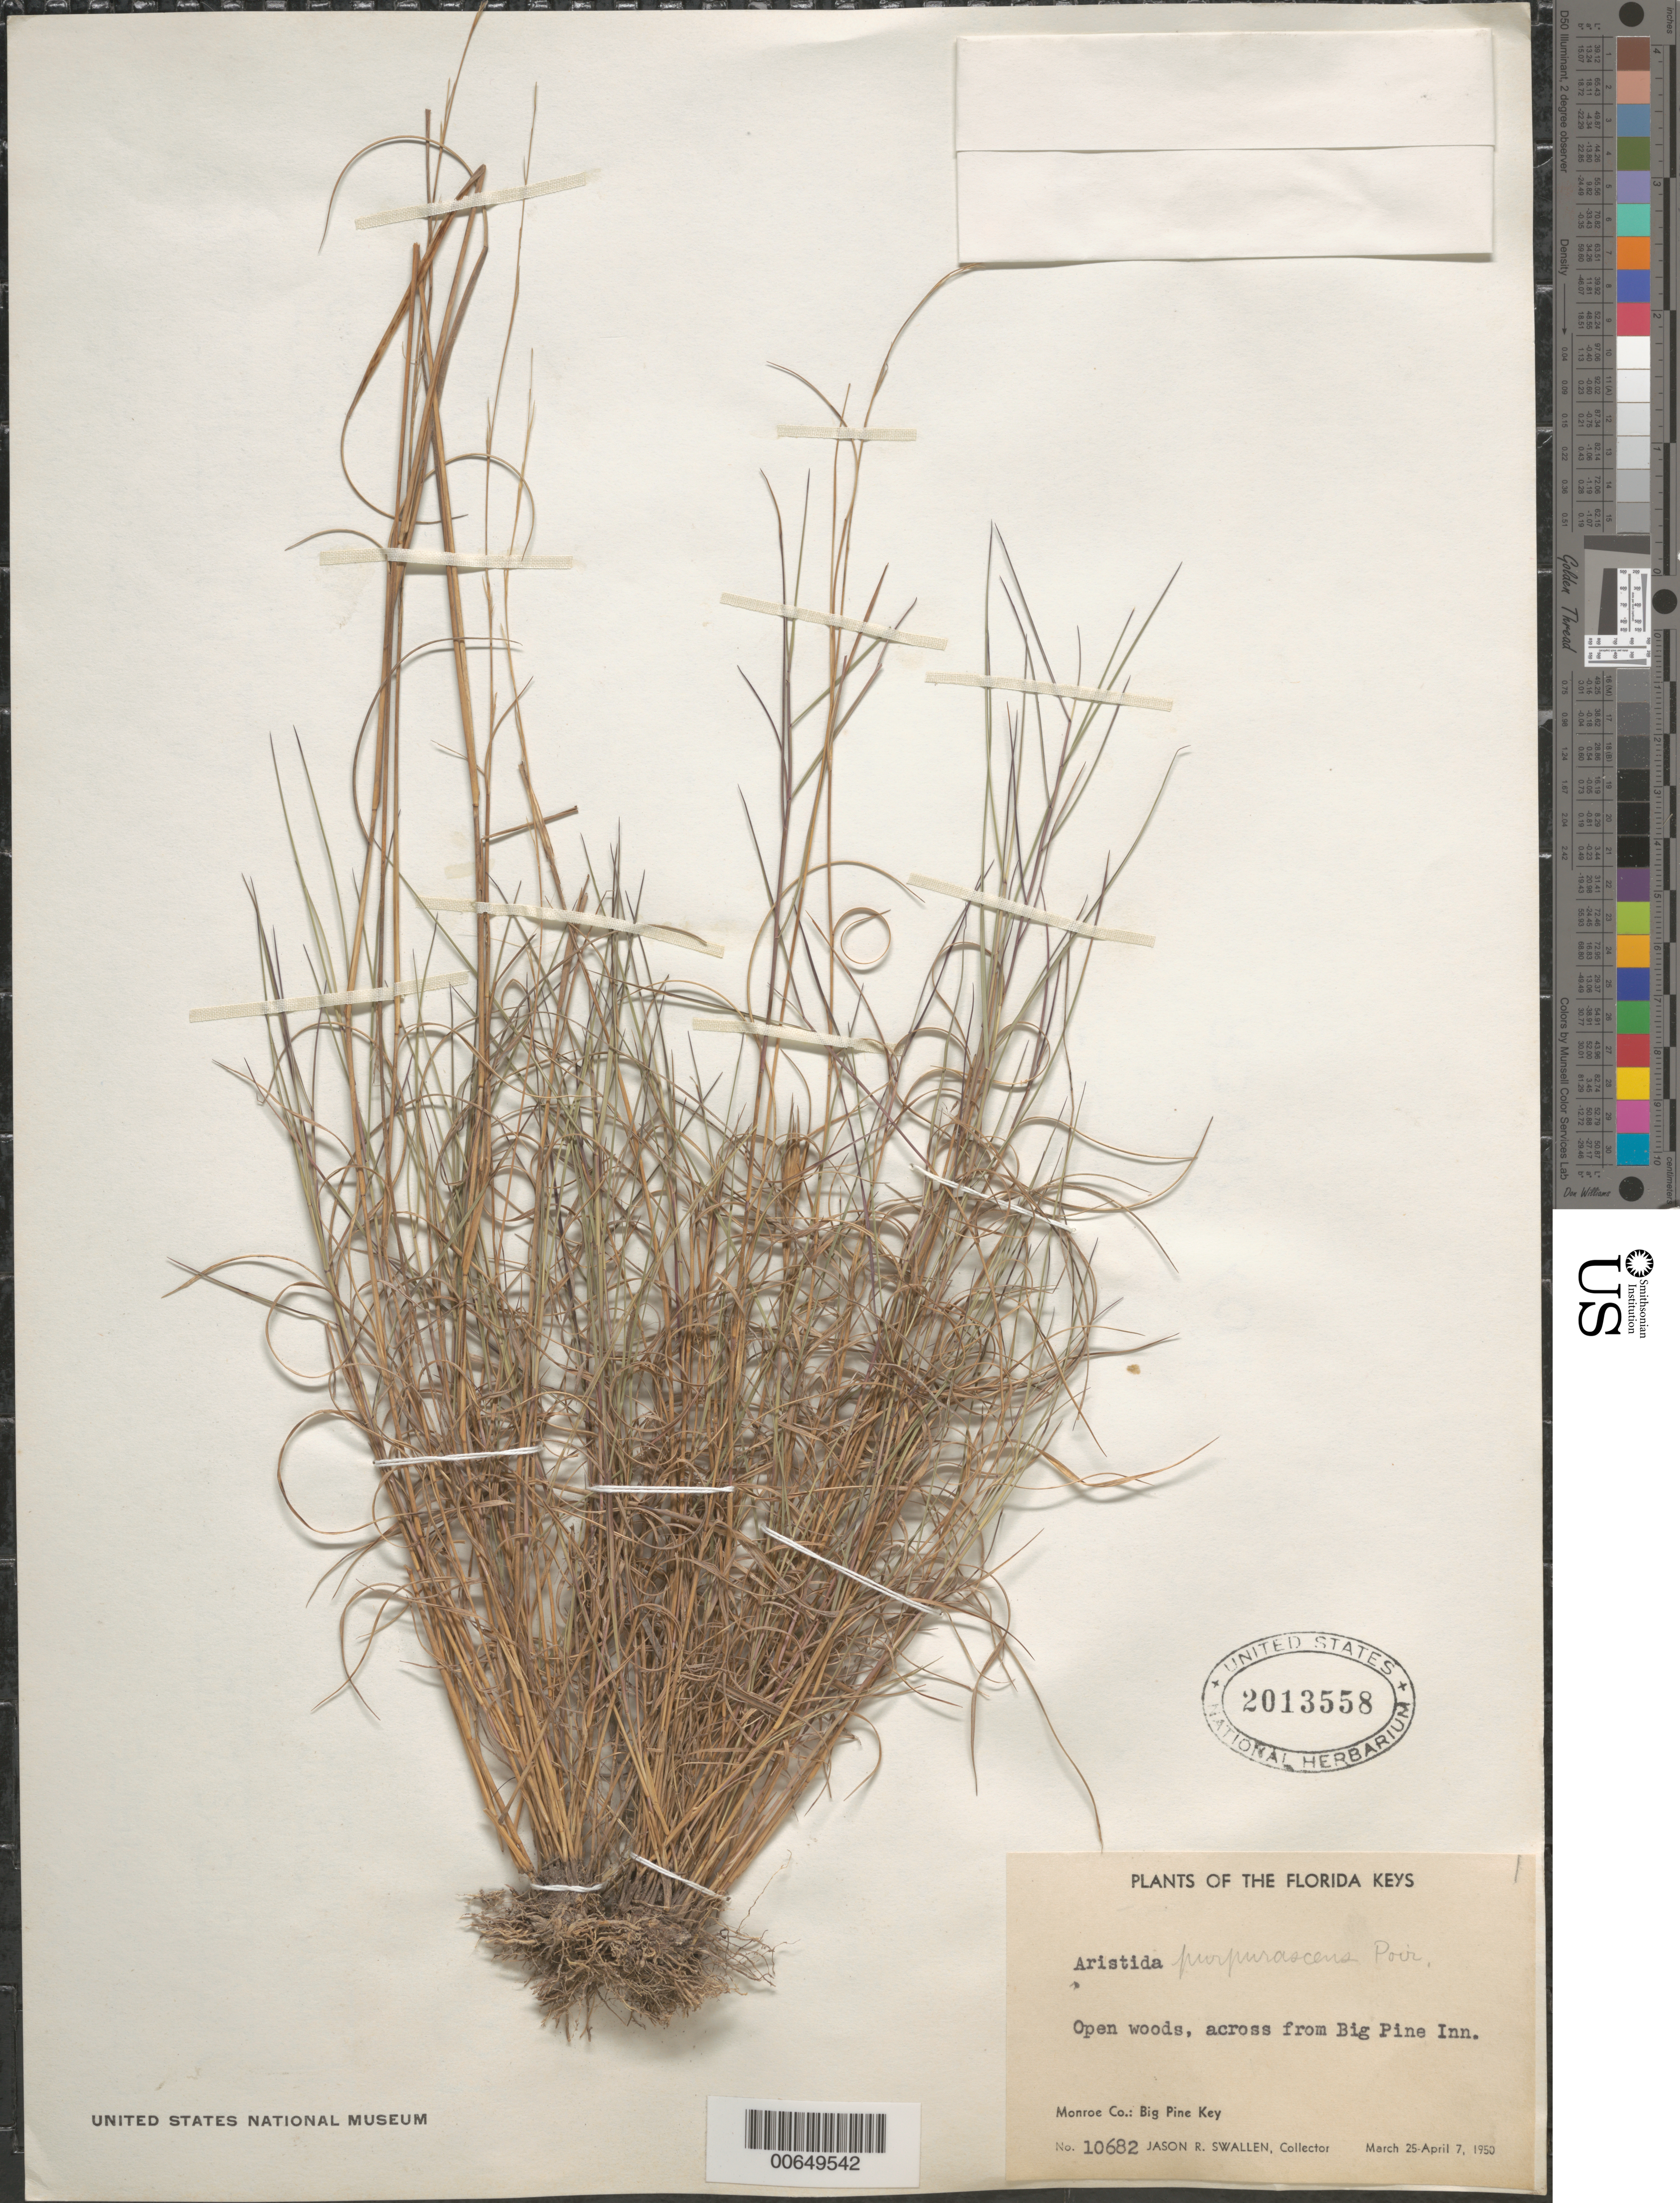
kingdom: Plantae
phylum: Tracheophyta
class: Liliopsida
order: Poales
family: Poaceae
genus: Aristida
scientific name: Aristida purpurascens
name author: Poir. in Lam.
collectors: J. R. Swallen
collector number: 10682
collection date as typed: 25 Mar 1950 to 07 Apr 1950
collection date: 1950-03-25/1950-04-07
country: United States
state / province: Florida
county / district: Monroe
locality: Across from Big Pine Inn. Big Pine Key.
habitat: Open woods.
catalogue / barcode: US 2013558